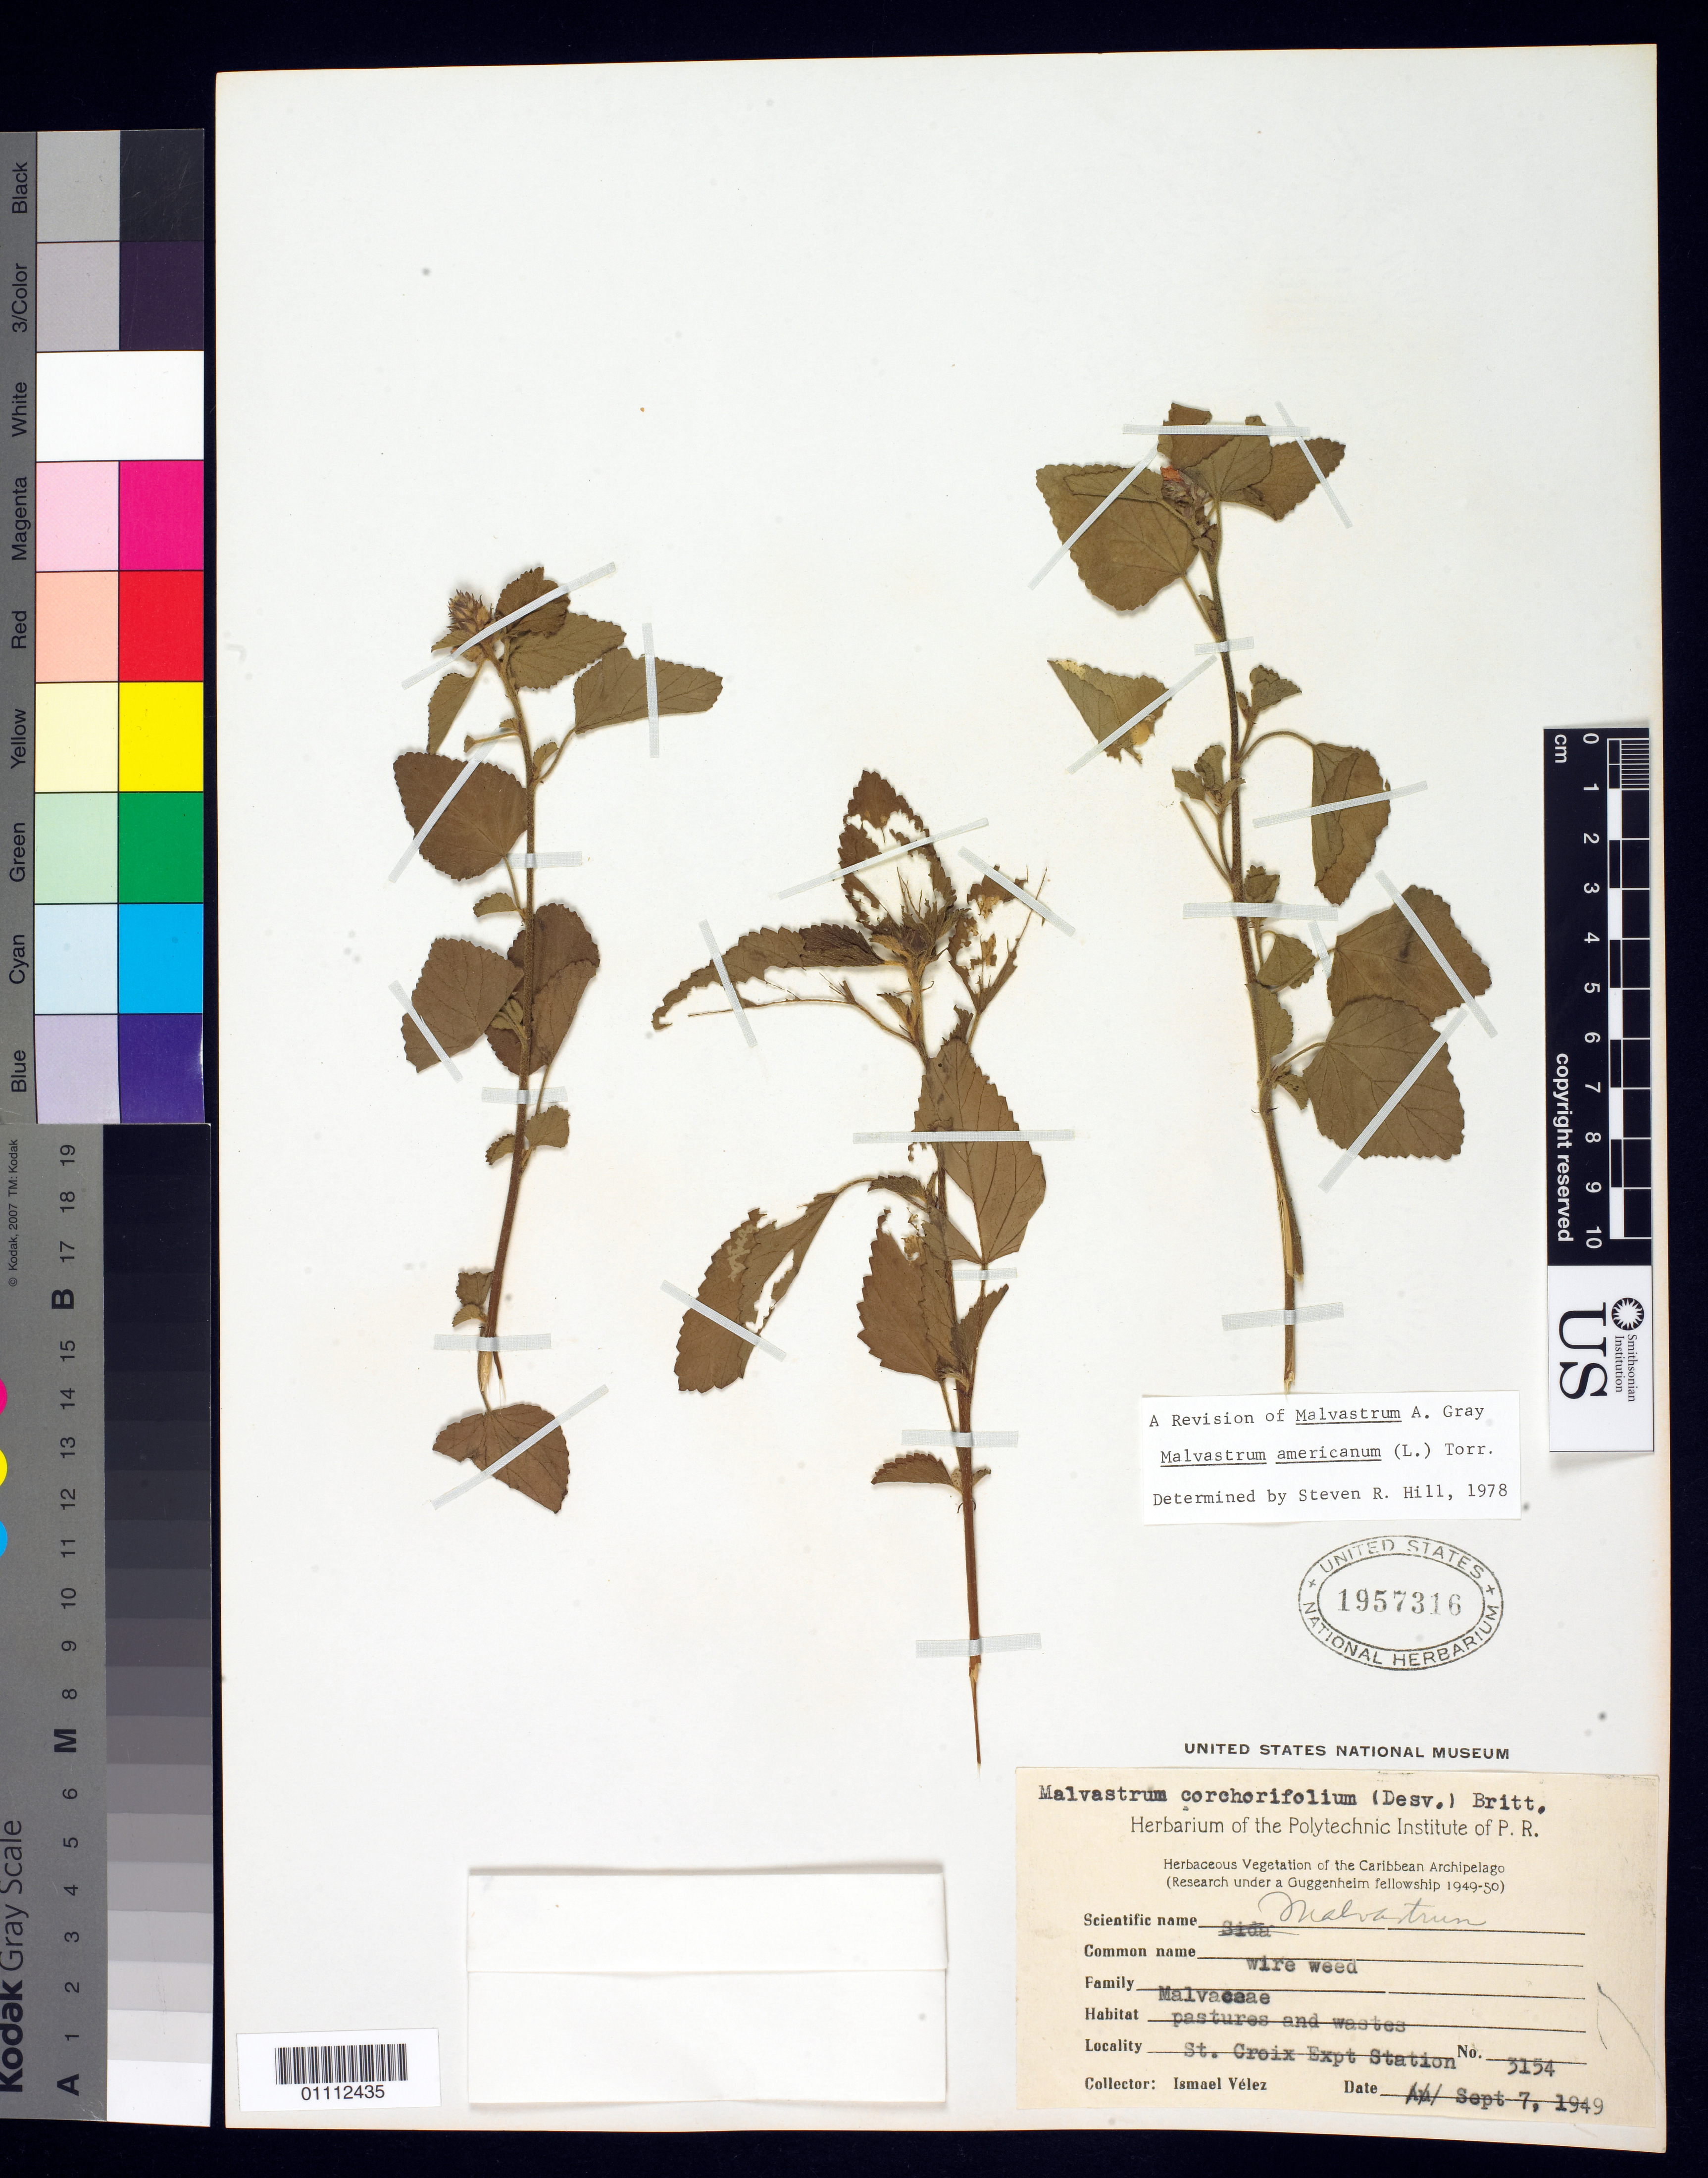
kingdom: Plantae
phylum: Tracheophyta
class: Magnoliopsida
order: Malvales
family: Malvaceae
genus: Malvastrum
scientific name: Malvastrum americanum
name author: (L.) Torr.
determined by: Hill, Steven R.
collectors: I. Vélez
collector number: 3154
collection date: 1949-09-07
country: U.S. Virgin Islands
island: St. Croix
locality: St. Croix Exp. Station.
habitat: Pastures and wastes.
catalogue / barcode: US 1957316